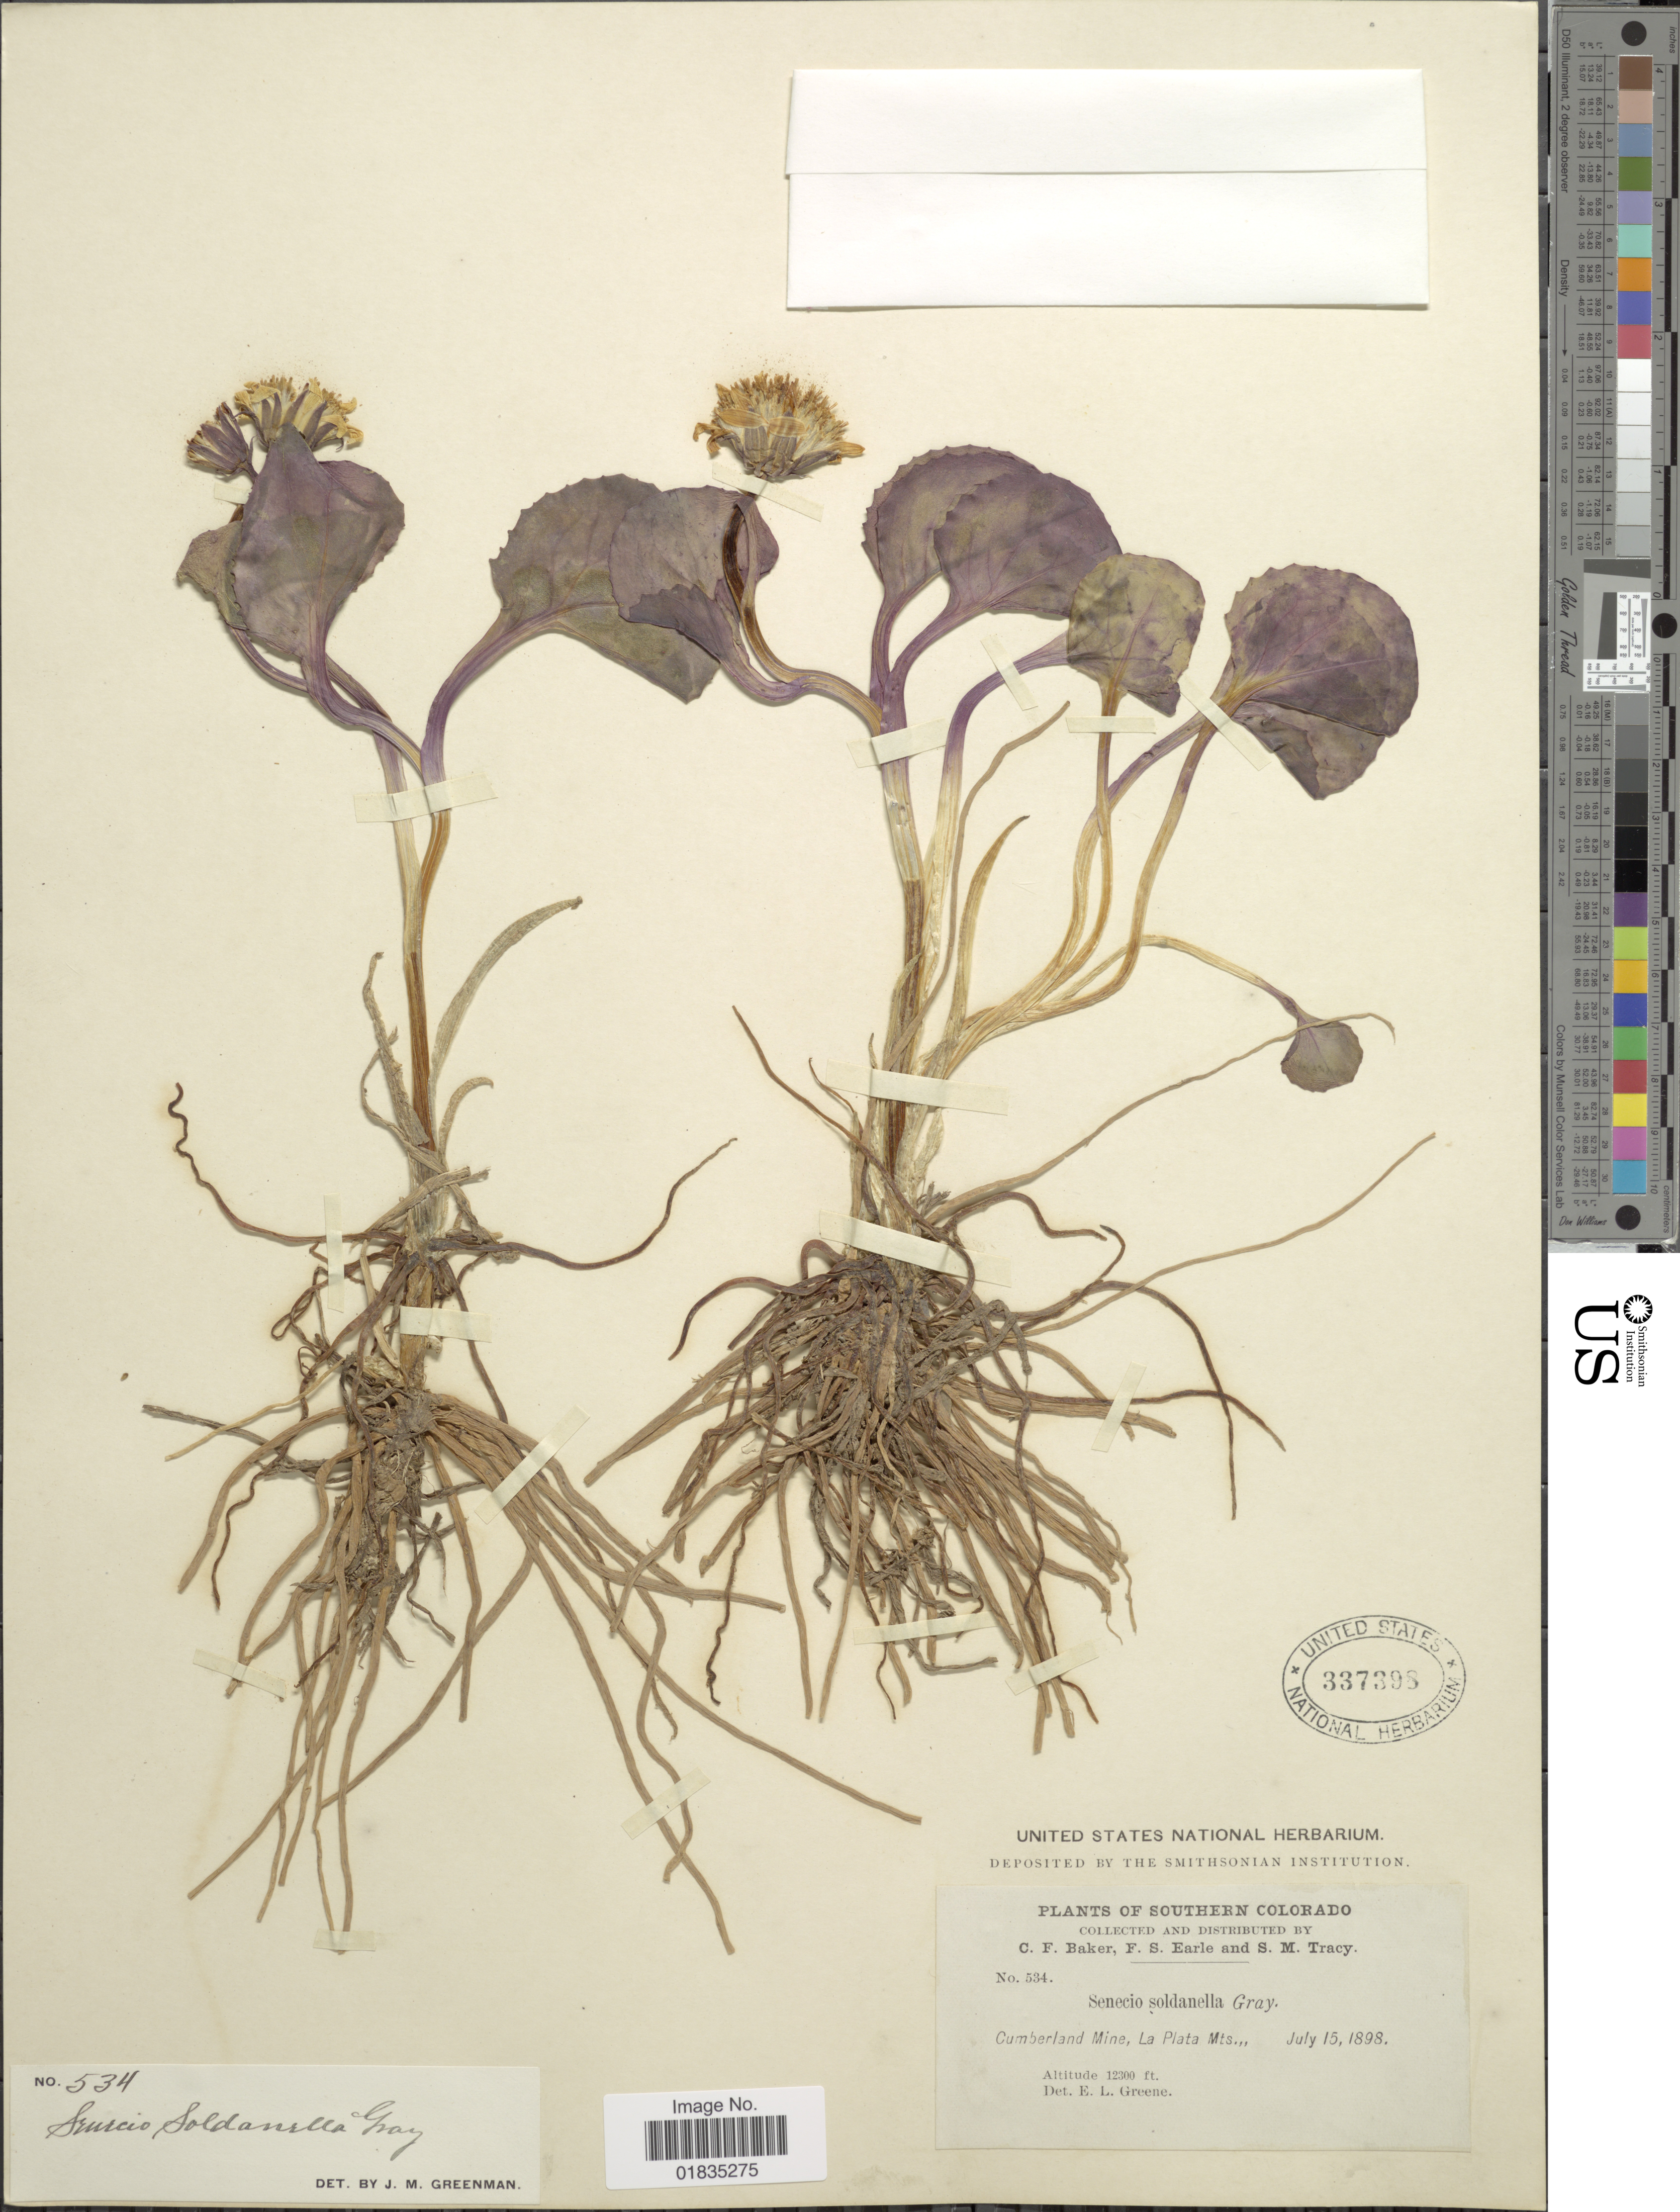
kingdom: Plantae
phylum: Tracheophyta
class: Magnoliopsida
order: Asterales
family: Asteraceae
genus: Senecio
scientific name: Senecio soldanella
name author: A. Gray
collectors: C. F. Baker, F. S. Earle & S. M. Tracy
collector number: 534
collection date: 1898-07-15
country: United States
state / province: Colorado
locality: Southern Colorado, Cumberland Mine, La Plata Mts.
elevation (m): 3749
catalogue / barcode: US 337398